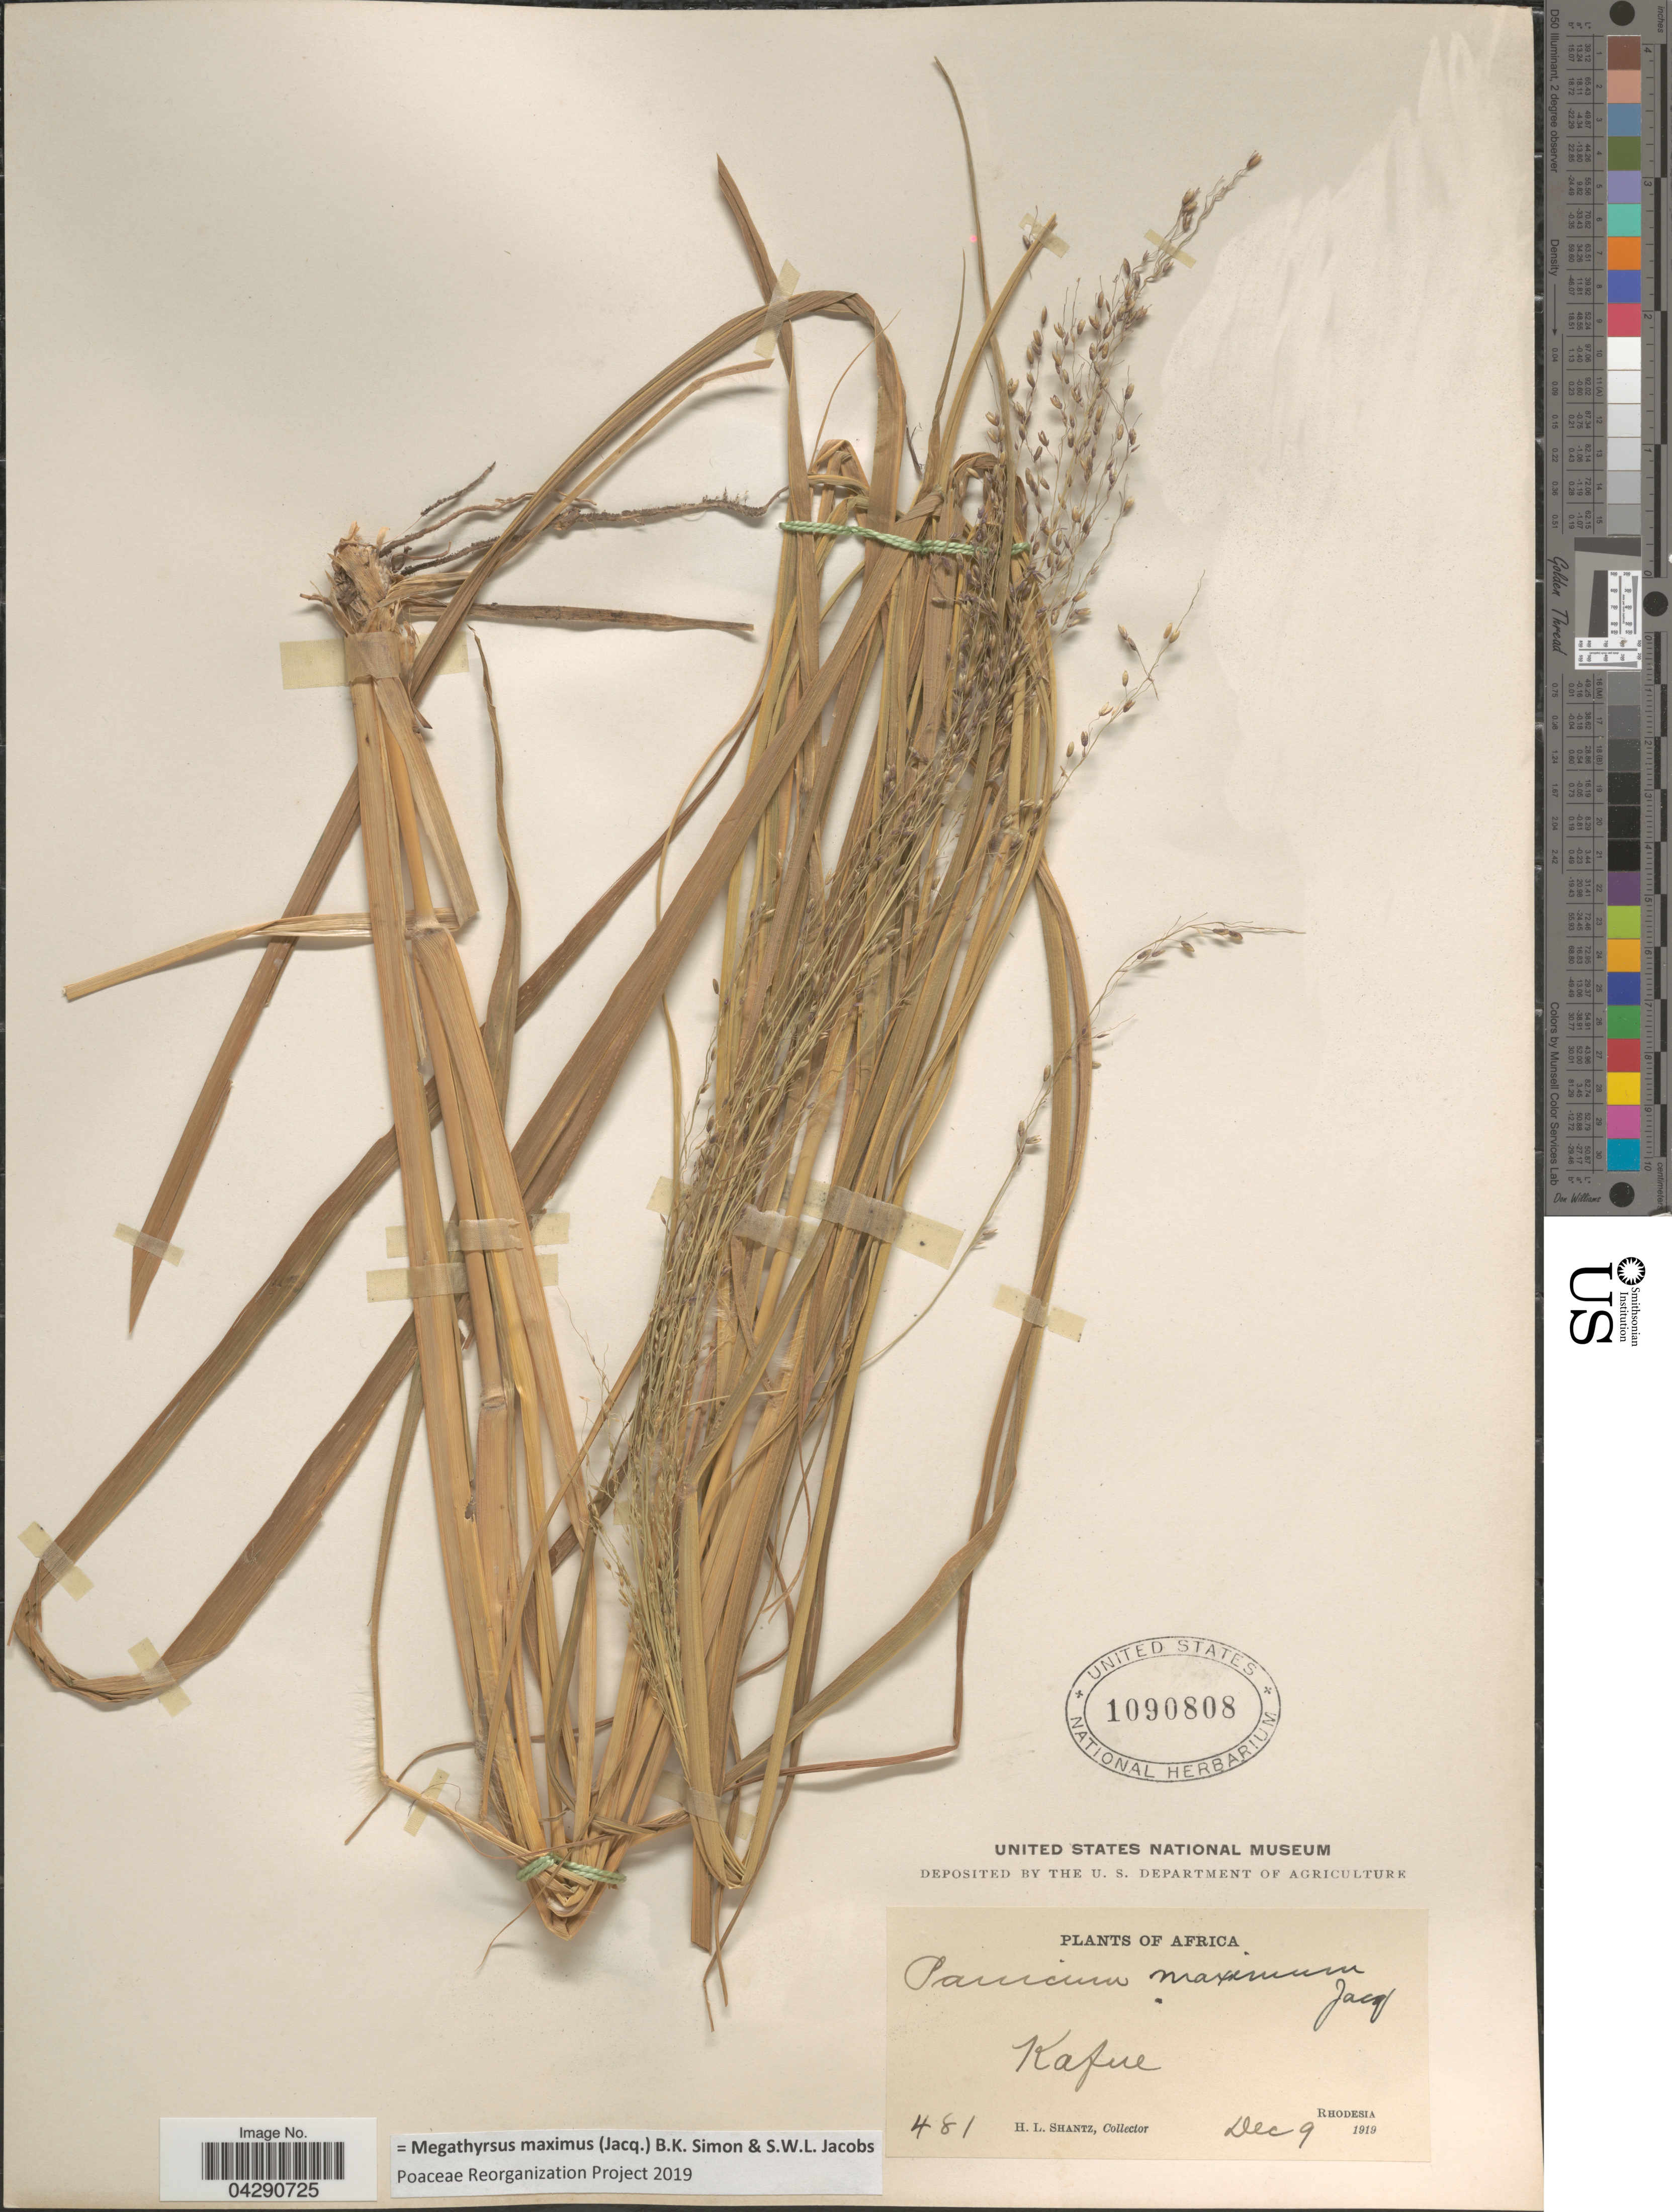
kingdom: Plantae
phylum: Tracheophyta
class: Liliopsida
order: Poales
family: Poaceae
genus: Megathyrsus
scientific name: Megathyrsus maximus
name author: (Jacq.) B.K. Simon & S.W.L. Jacobs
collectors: H. Shantz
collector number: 481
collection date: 1919-12-09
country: Zimbabwe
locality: Kafue. Rhodesia.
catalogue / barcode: US 1090808